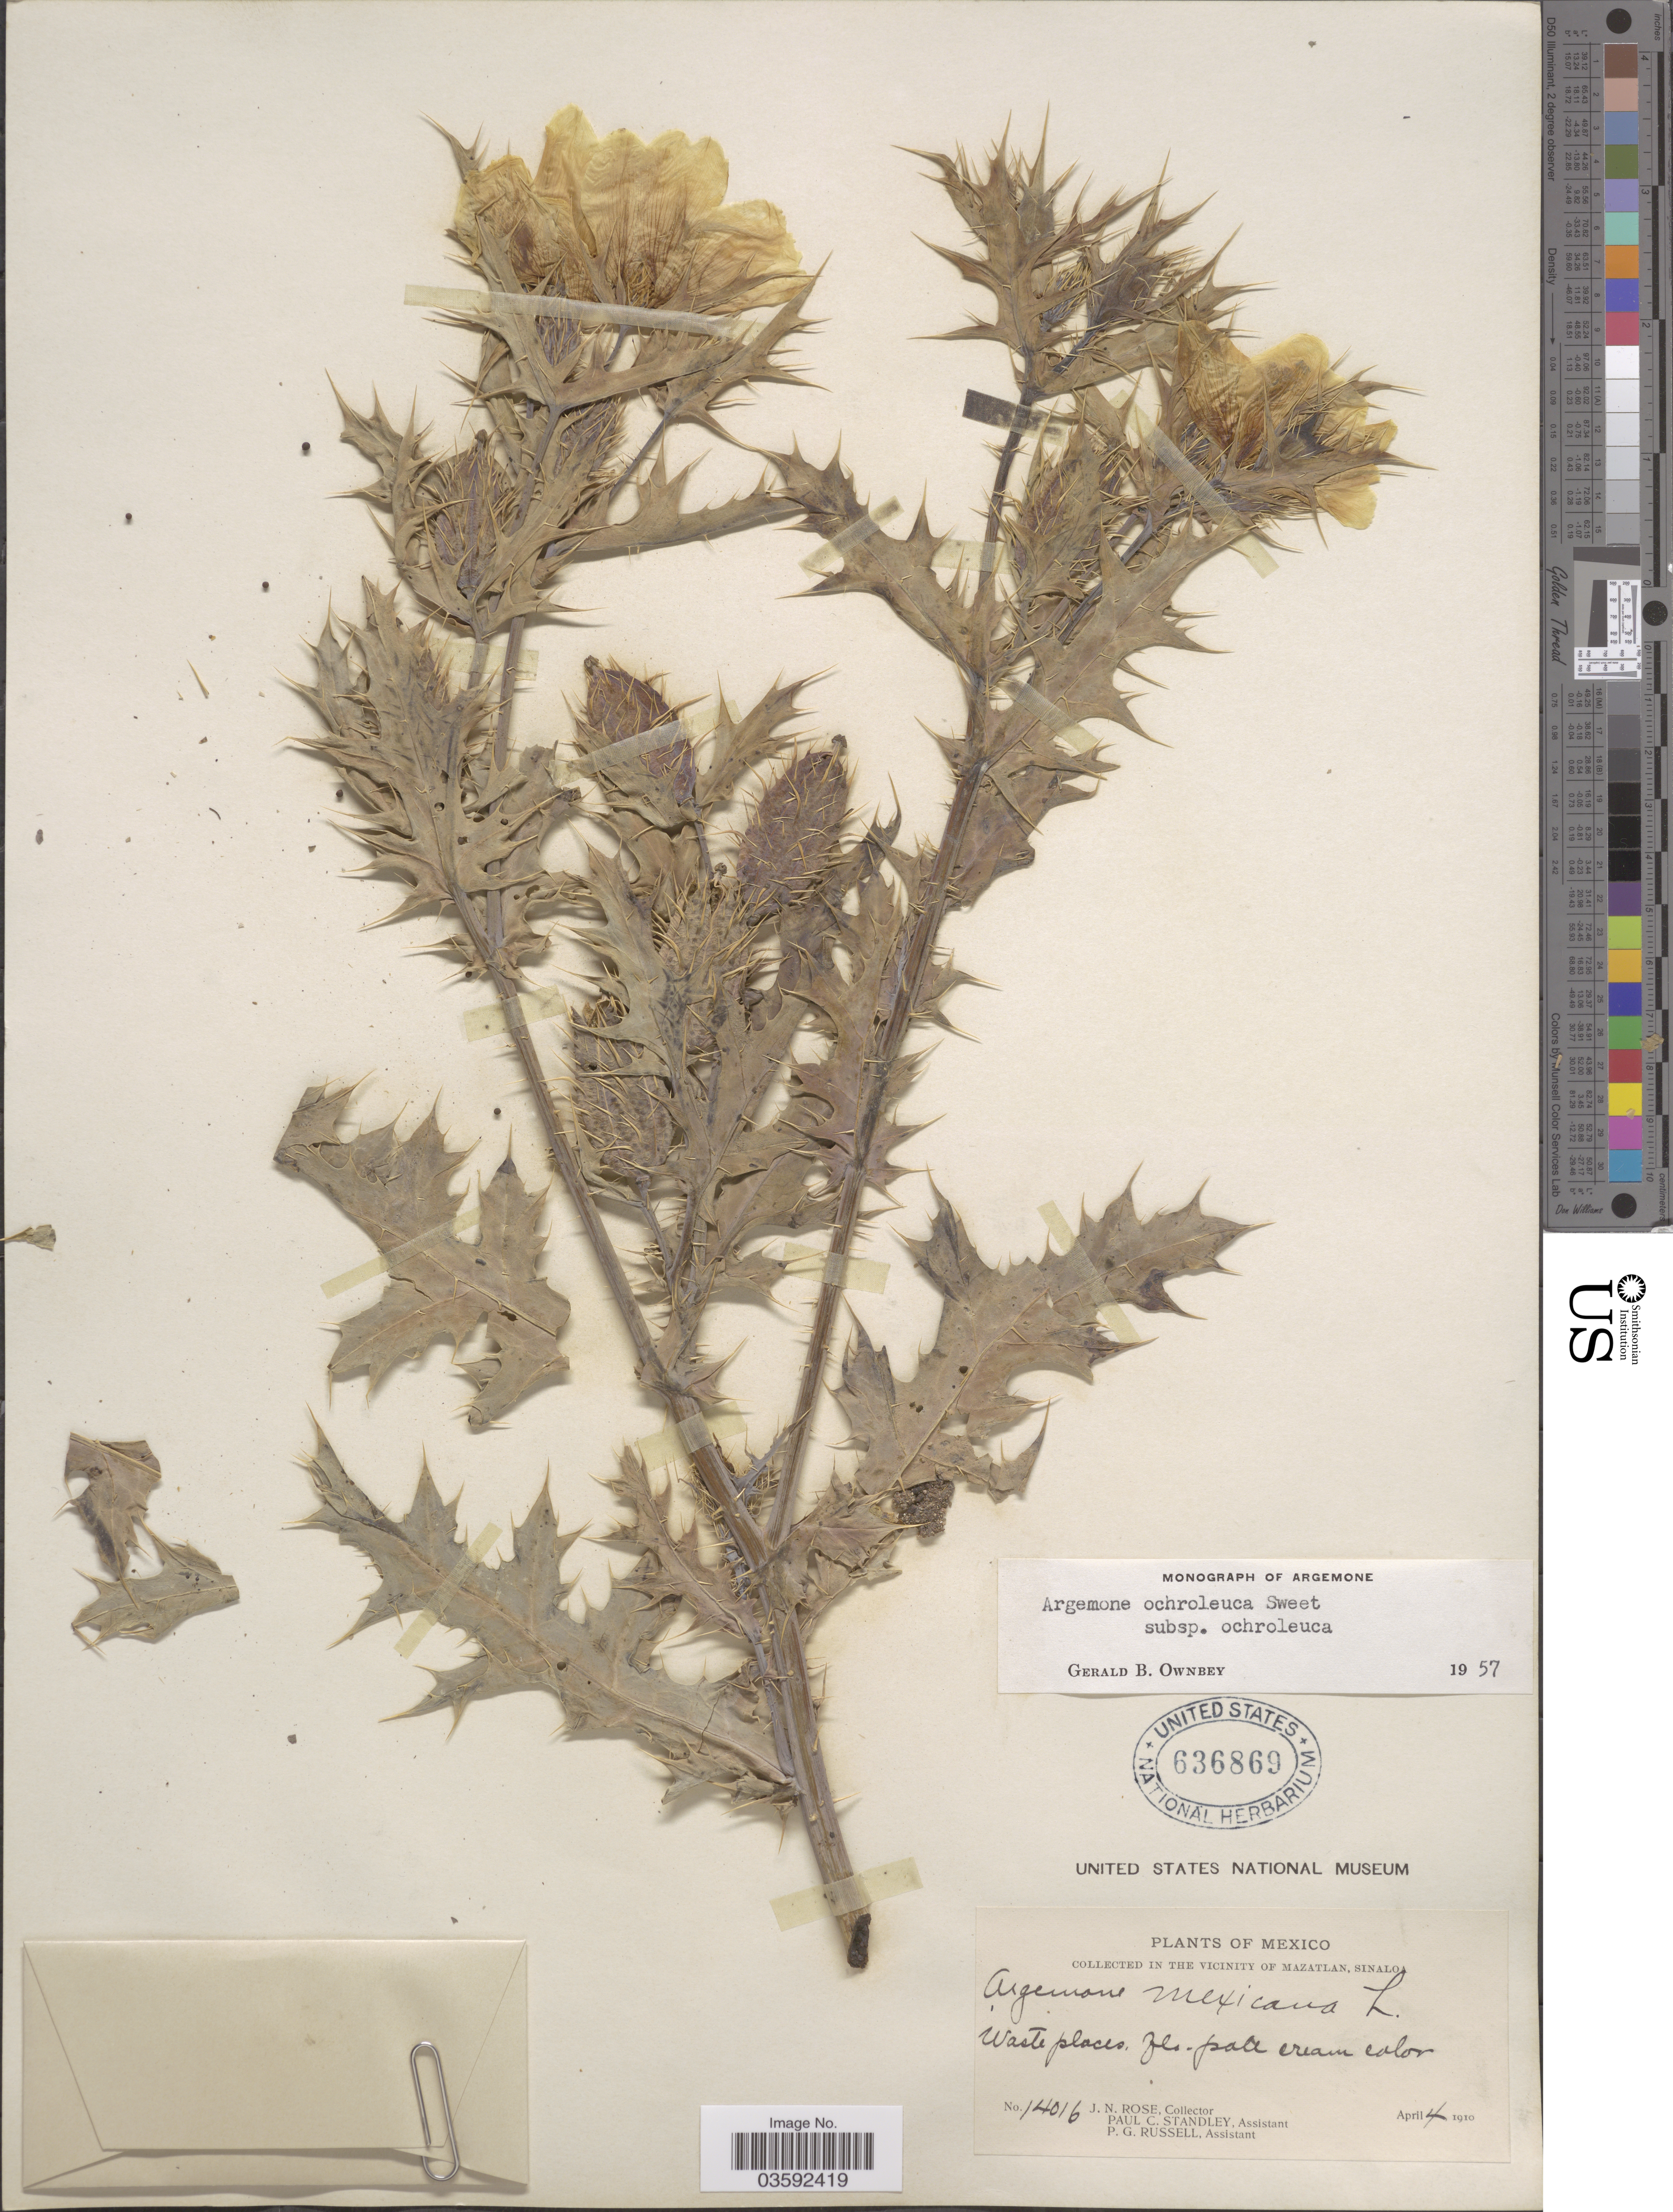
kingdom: Plantae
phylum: Tracheophyta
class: Magnoliopsida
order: Ranunculales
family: Papaveraceae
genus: Argemone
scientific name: Argemone ochroleuca subsp. ochroleuca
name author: Sweet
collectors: J. N. Rose, P. C. Standley & P. G. Russell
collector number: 14016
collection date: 1910-04-04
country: Mexico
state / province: Sinaloa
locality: In the Vicinity of Mazatlan.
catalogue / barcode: US 636869